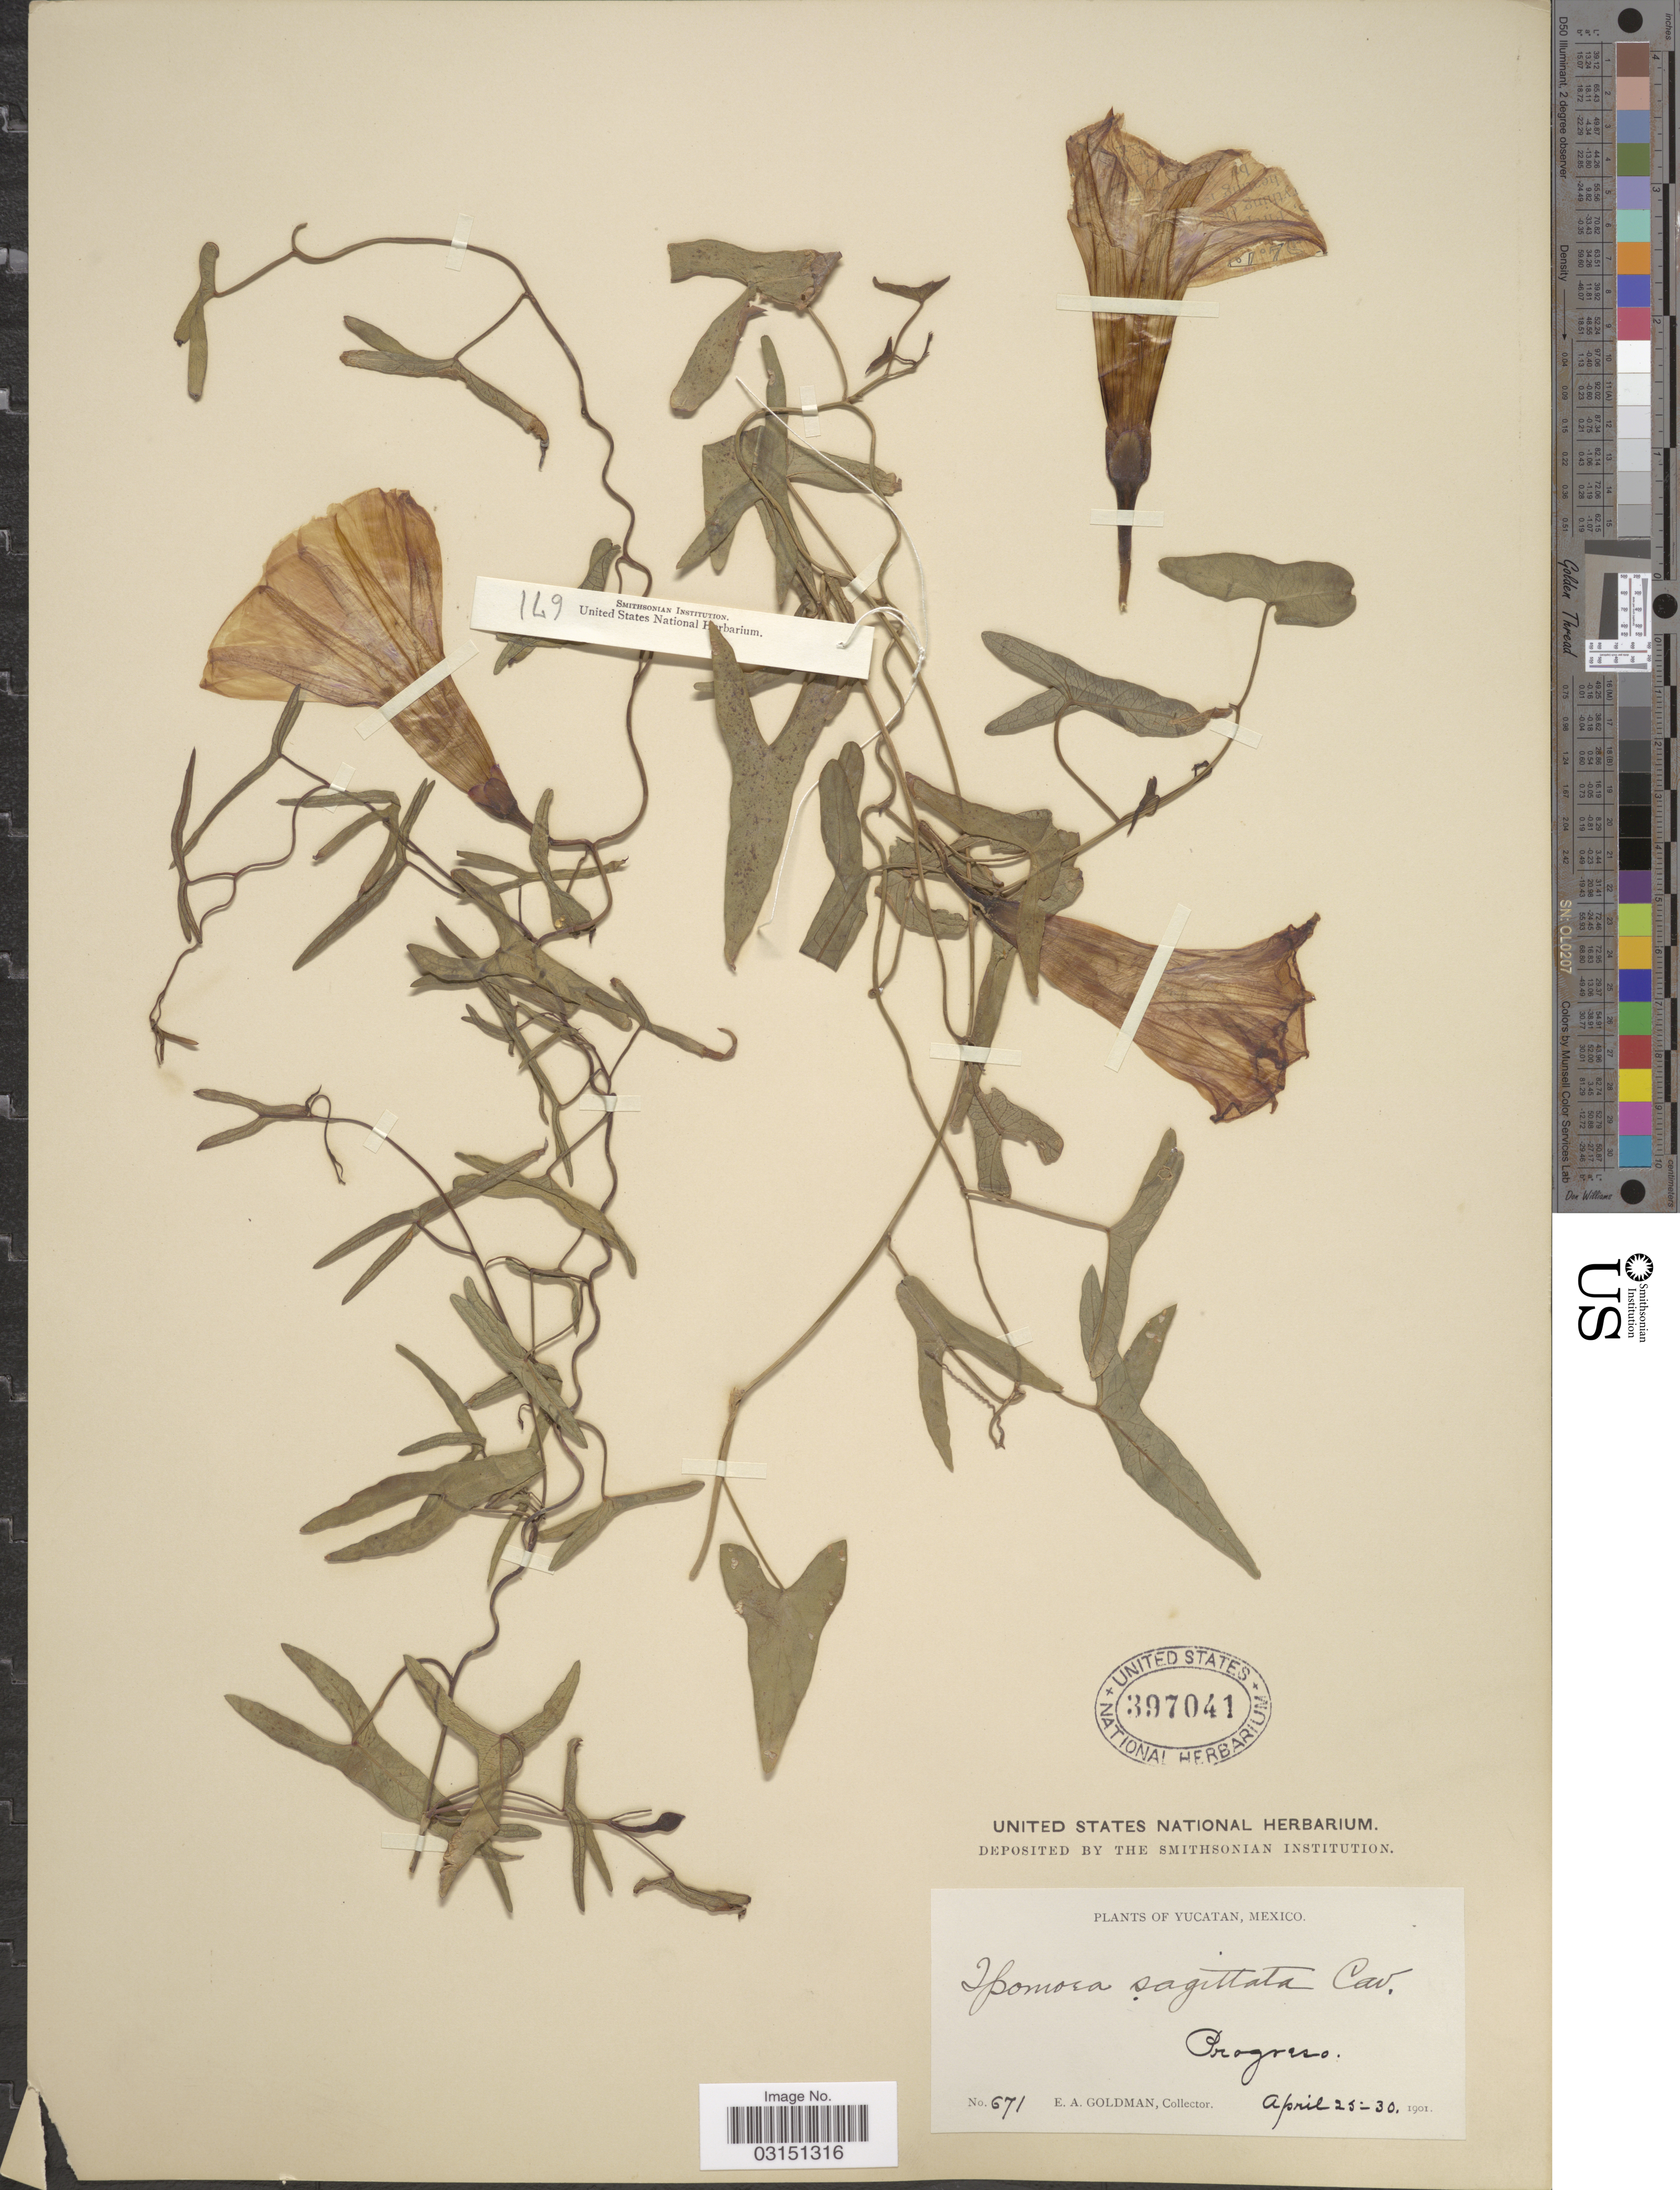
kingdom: Plantae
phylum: Tracheophyta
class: Magnoliopsida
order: Solanales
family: Convolvulaceae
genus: Ipomoea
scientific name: Ipomoea sagittata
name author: Poir.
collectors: E. A. Goldman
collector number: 671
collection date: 1901-04-25/1901-04-30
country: Mexico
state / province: Yucatán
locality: Progreso.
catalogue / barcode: US 397041